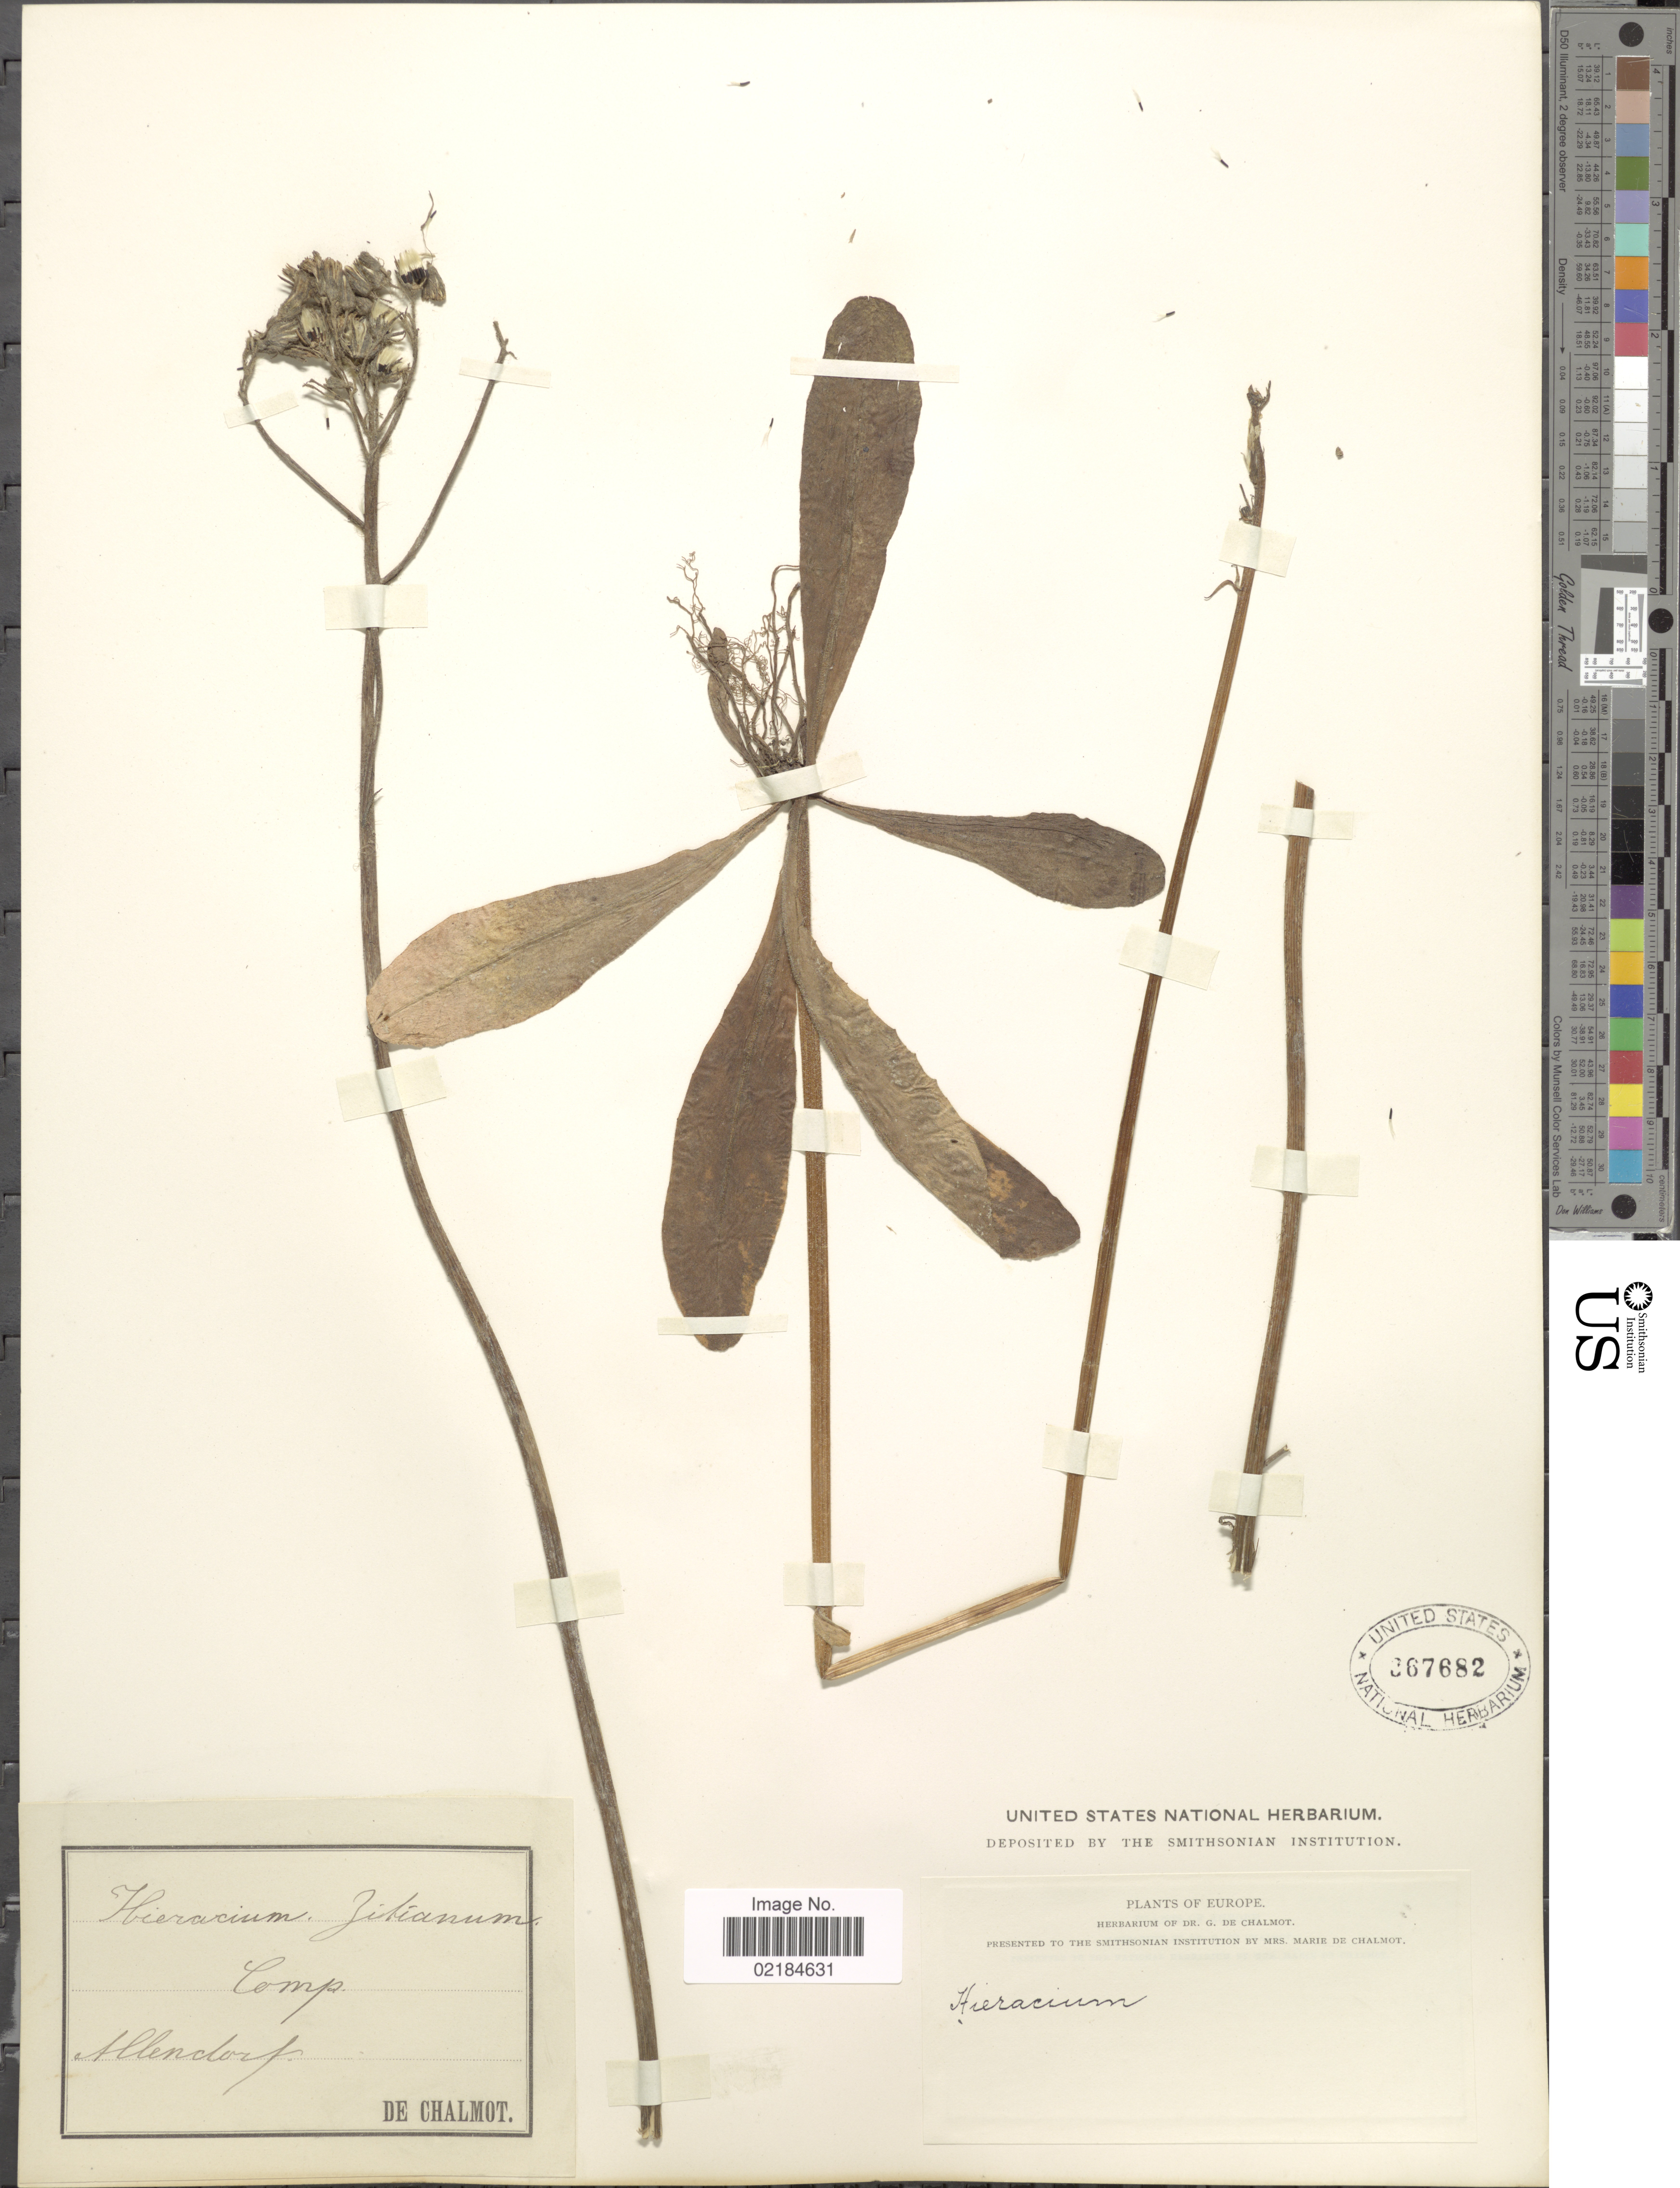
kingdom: Plantae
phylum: Tracheophyta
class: Magnoliopsida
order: Asterales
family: Asteraceae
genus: Hieracium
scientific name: Hieracium repandulare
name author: Druce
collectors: G. de Chalmot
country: Germany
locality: Allendorf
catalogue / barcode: US 367682